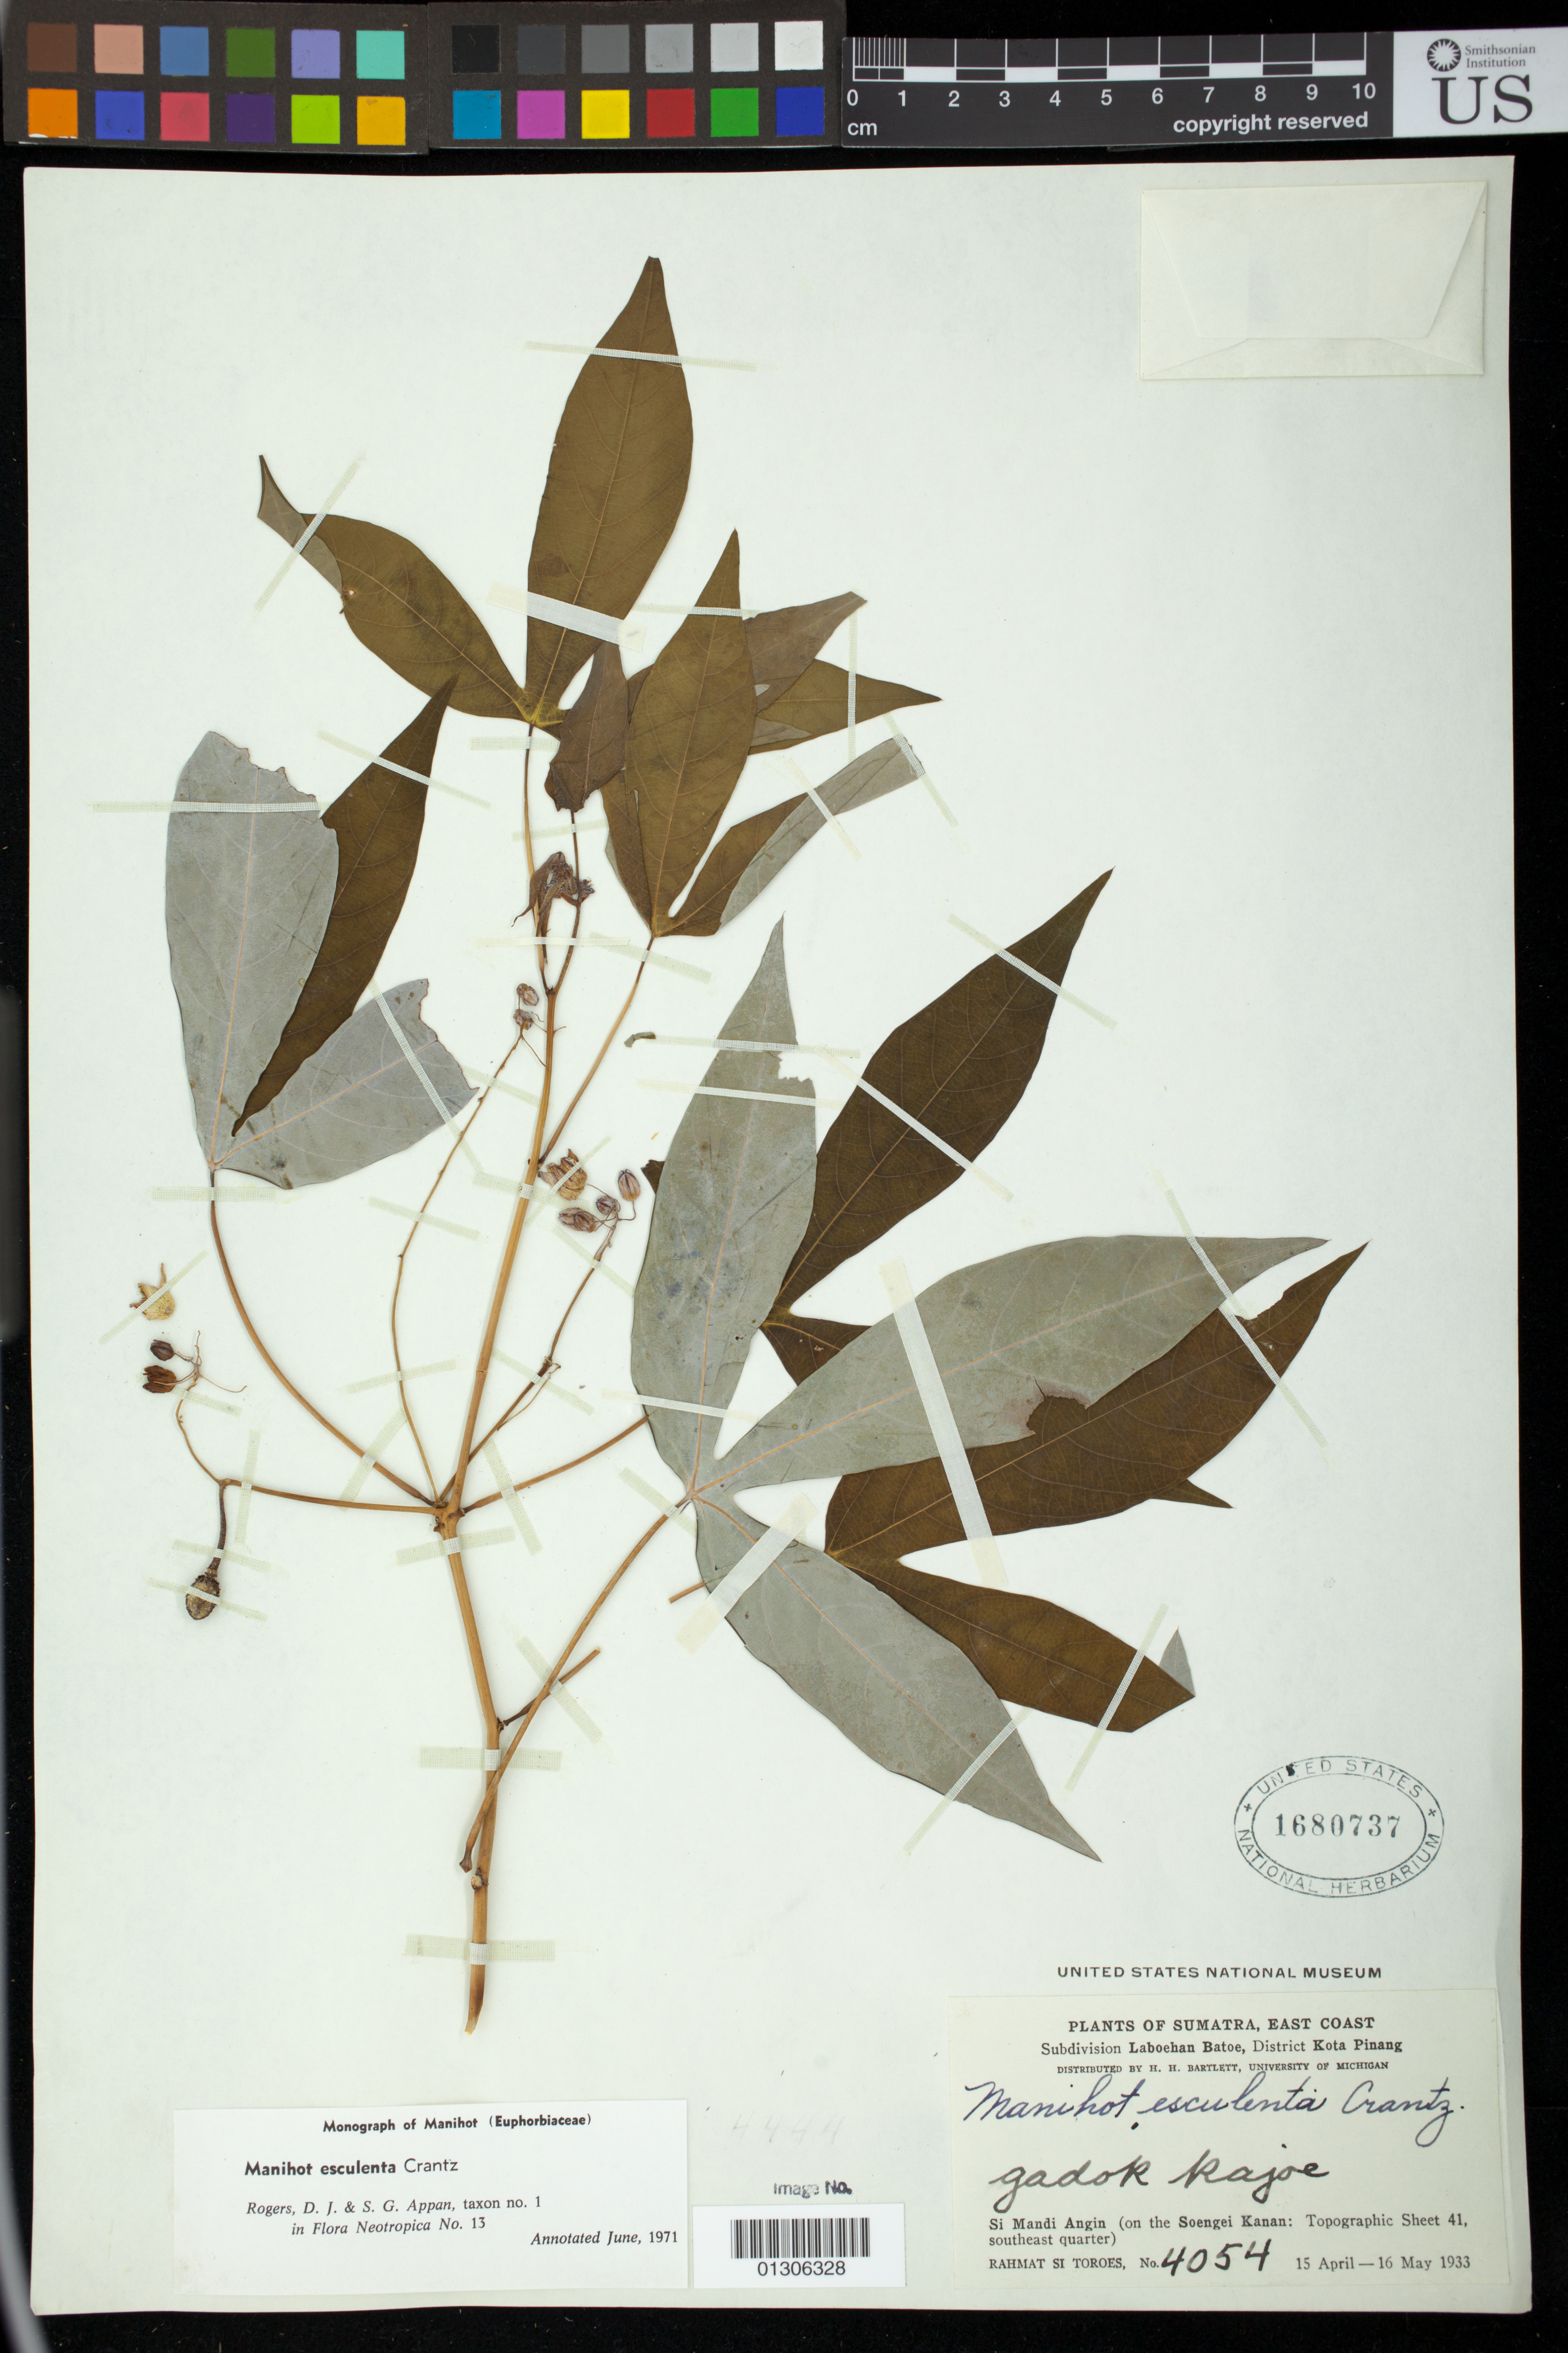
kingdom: Plantae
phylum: Tracheophyta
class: Magnoliopsida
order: Malpighiales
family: Euphorbiaceae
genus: Manihot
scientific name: Manihot esculenta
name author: Crantz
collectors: Rahmat Si Boeea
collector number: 4054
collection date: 1933-04-15/1933-05-16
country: Indonesia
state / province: Sumatra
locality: Si Mandi Angin (on the Soengei Kanan: Topographic Sheet 41, southeast quarter)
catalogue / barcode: US 1680737